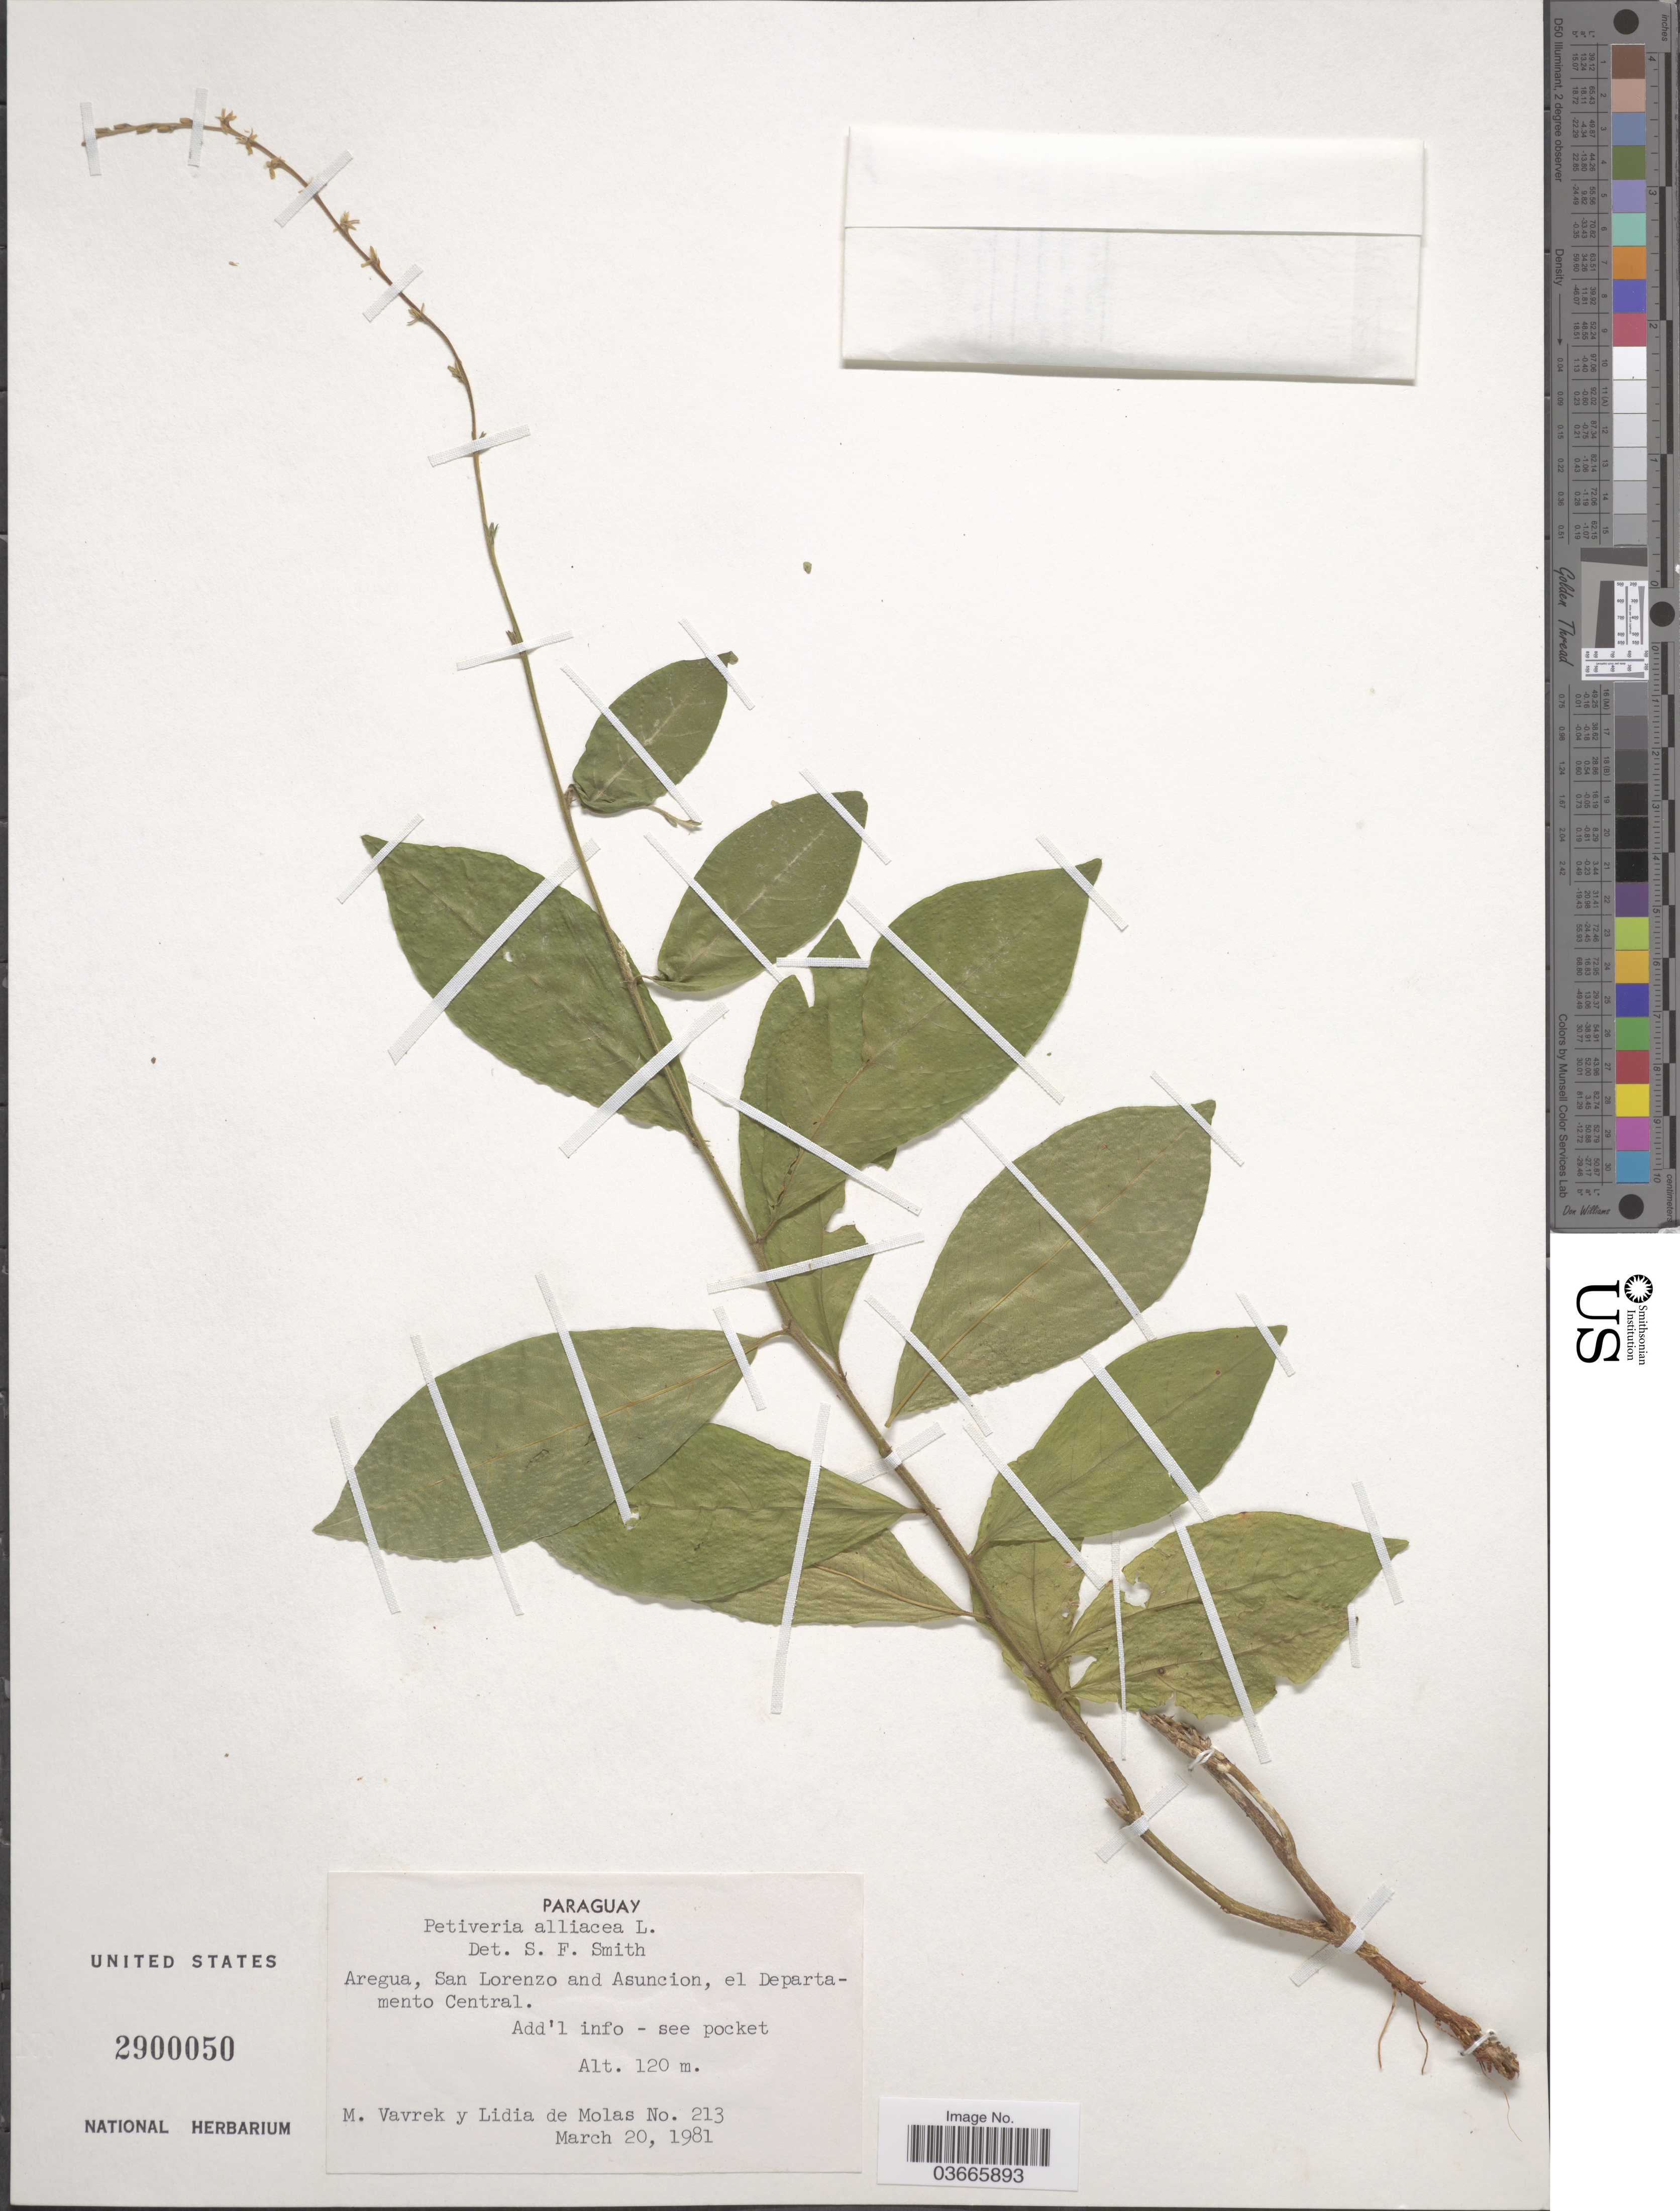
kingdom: Plantae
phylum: Tracheophyta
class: Magnoliopsida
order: Caryophyllales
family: Phytolaccaceae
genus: Petiveria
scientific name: Petiveria alliacea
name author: L.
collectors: M. Vavrek & L. de Molas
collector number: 213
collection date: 1981-03-20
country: Paraguay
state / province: Central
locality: Aregua, San Lorenzo and Asucion, el Departamento Central.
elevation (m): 120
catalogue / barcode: US 2900050